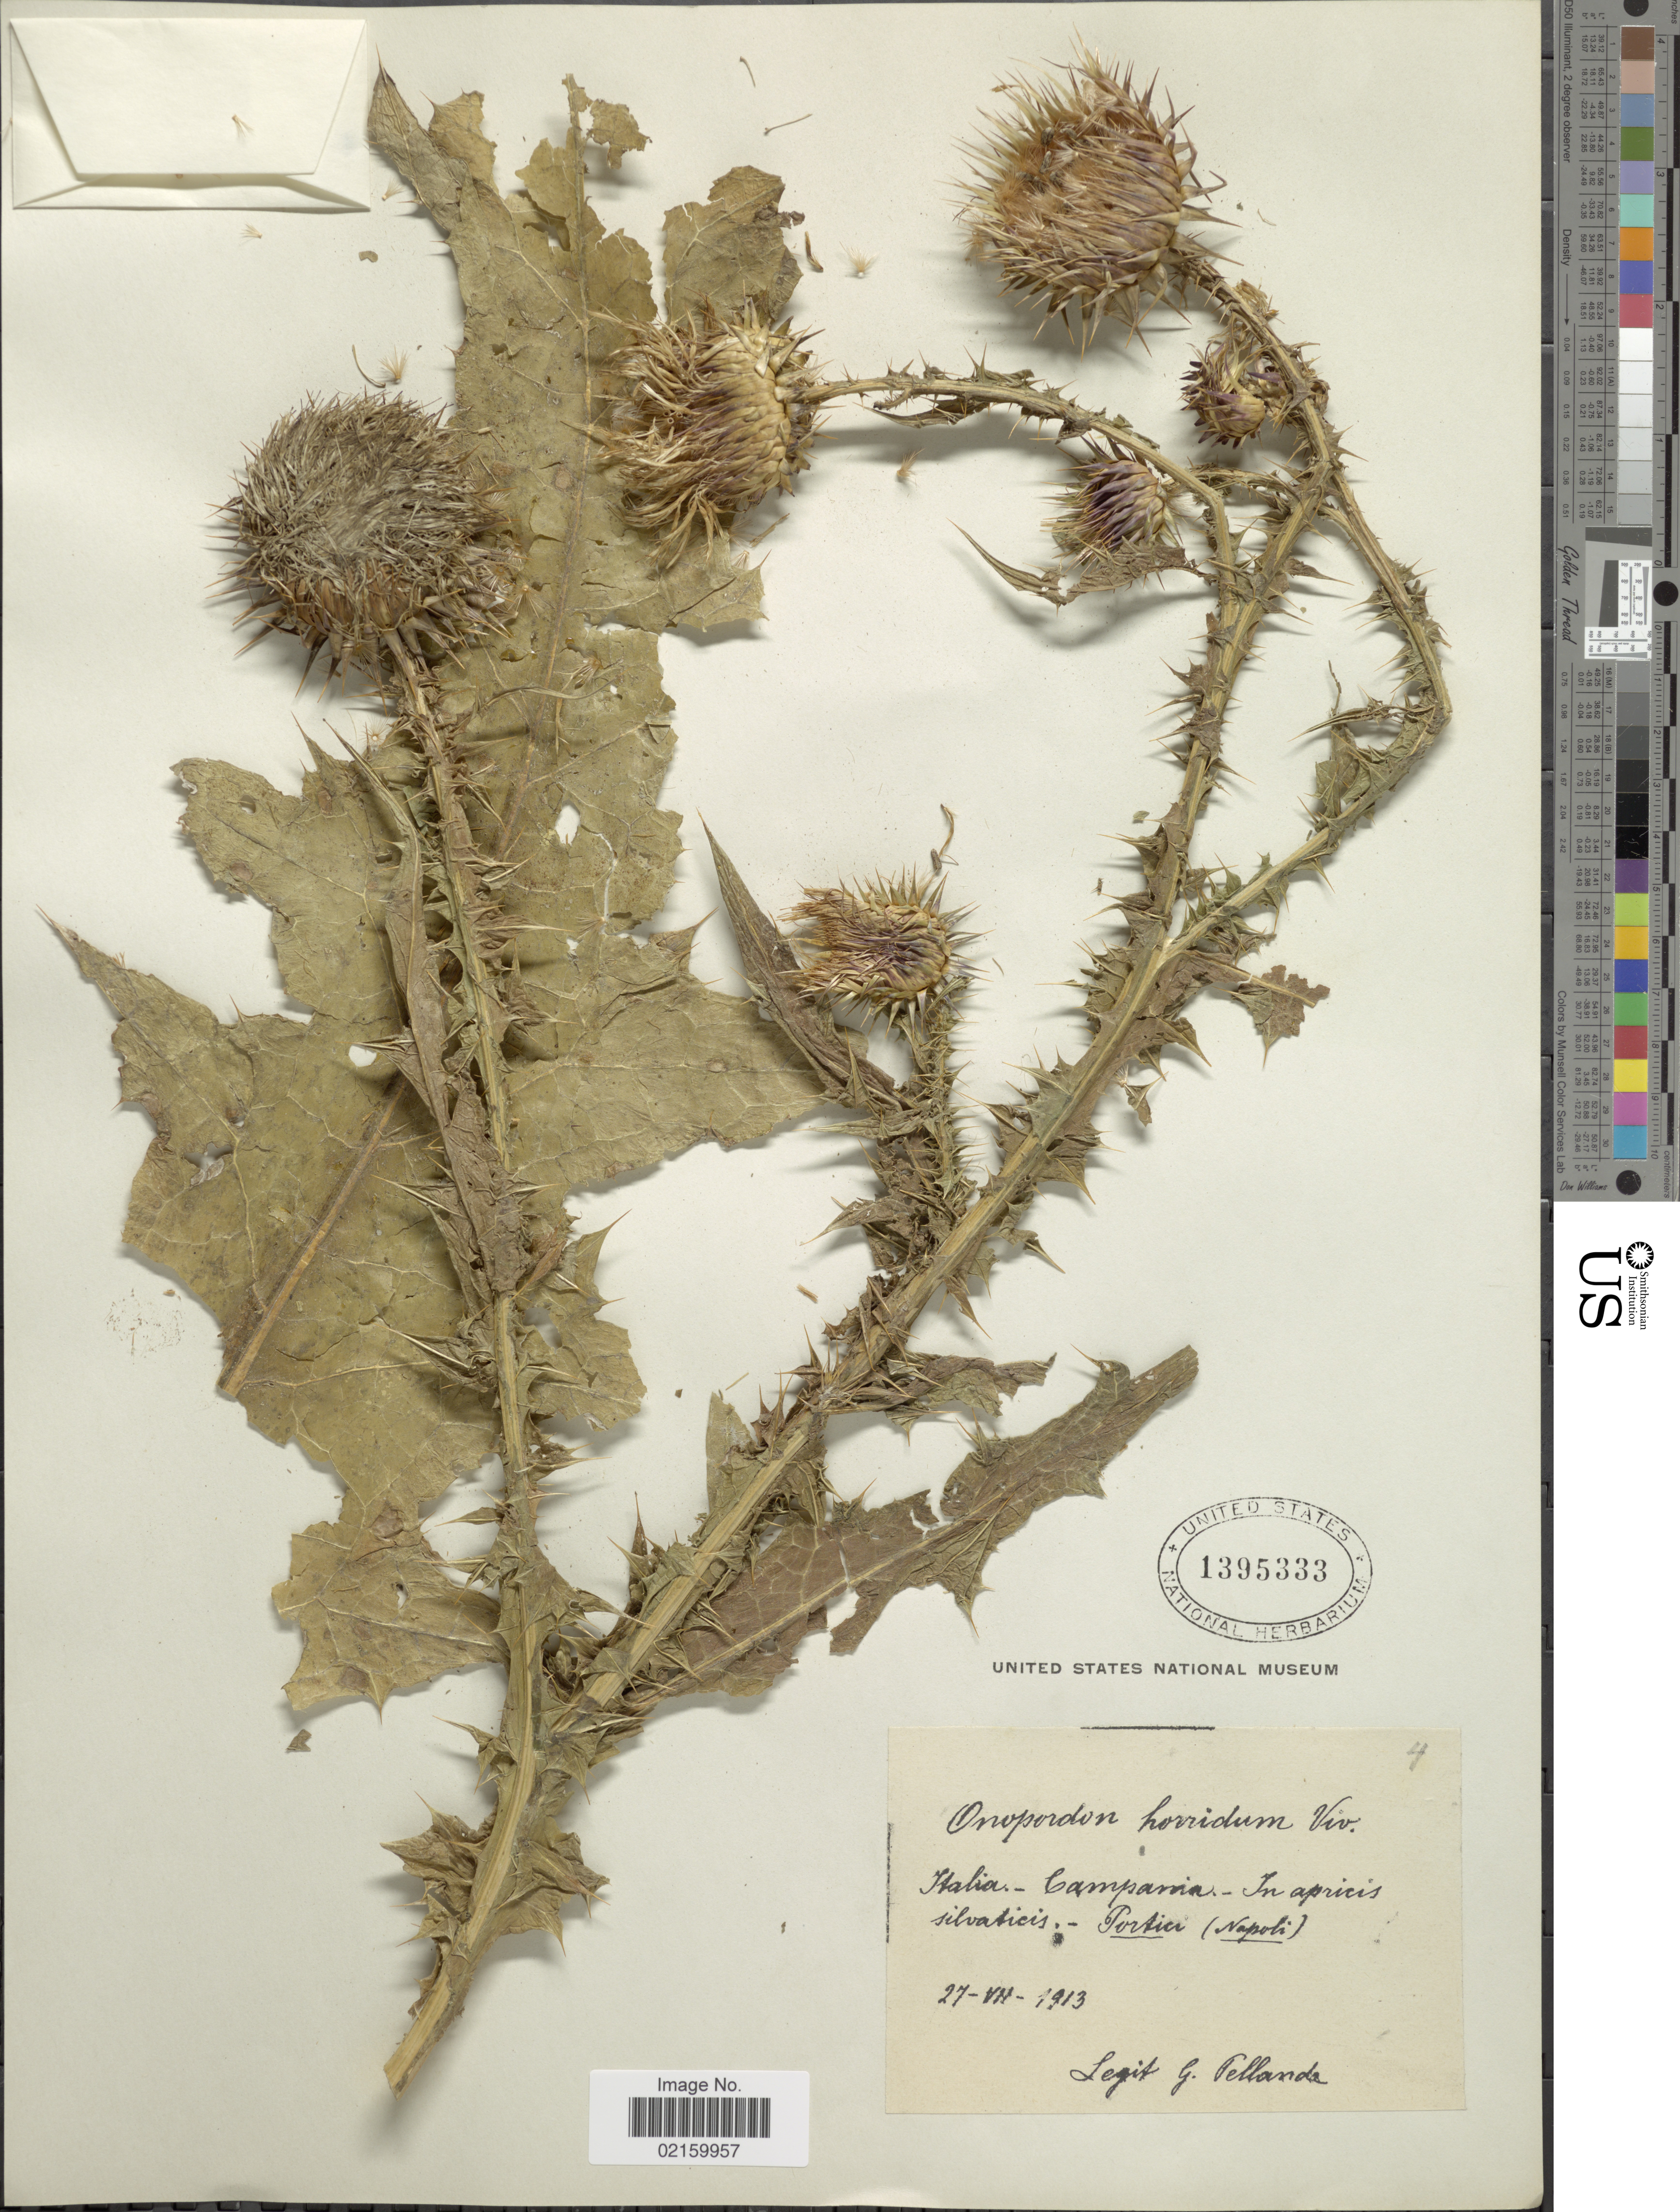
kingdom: Plantae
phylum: Tracheophyta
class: Magnoliopsida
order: Asterales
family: Asteraceae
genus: Onopordum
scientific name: Onopordum horridum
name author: Viv.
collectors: G. Pellanda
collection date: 1913-07-27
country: Italy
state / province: Campania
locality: Campania - Portici [interpreted] (Napoli)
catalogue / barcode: US 1395333